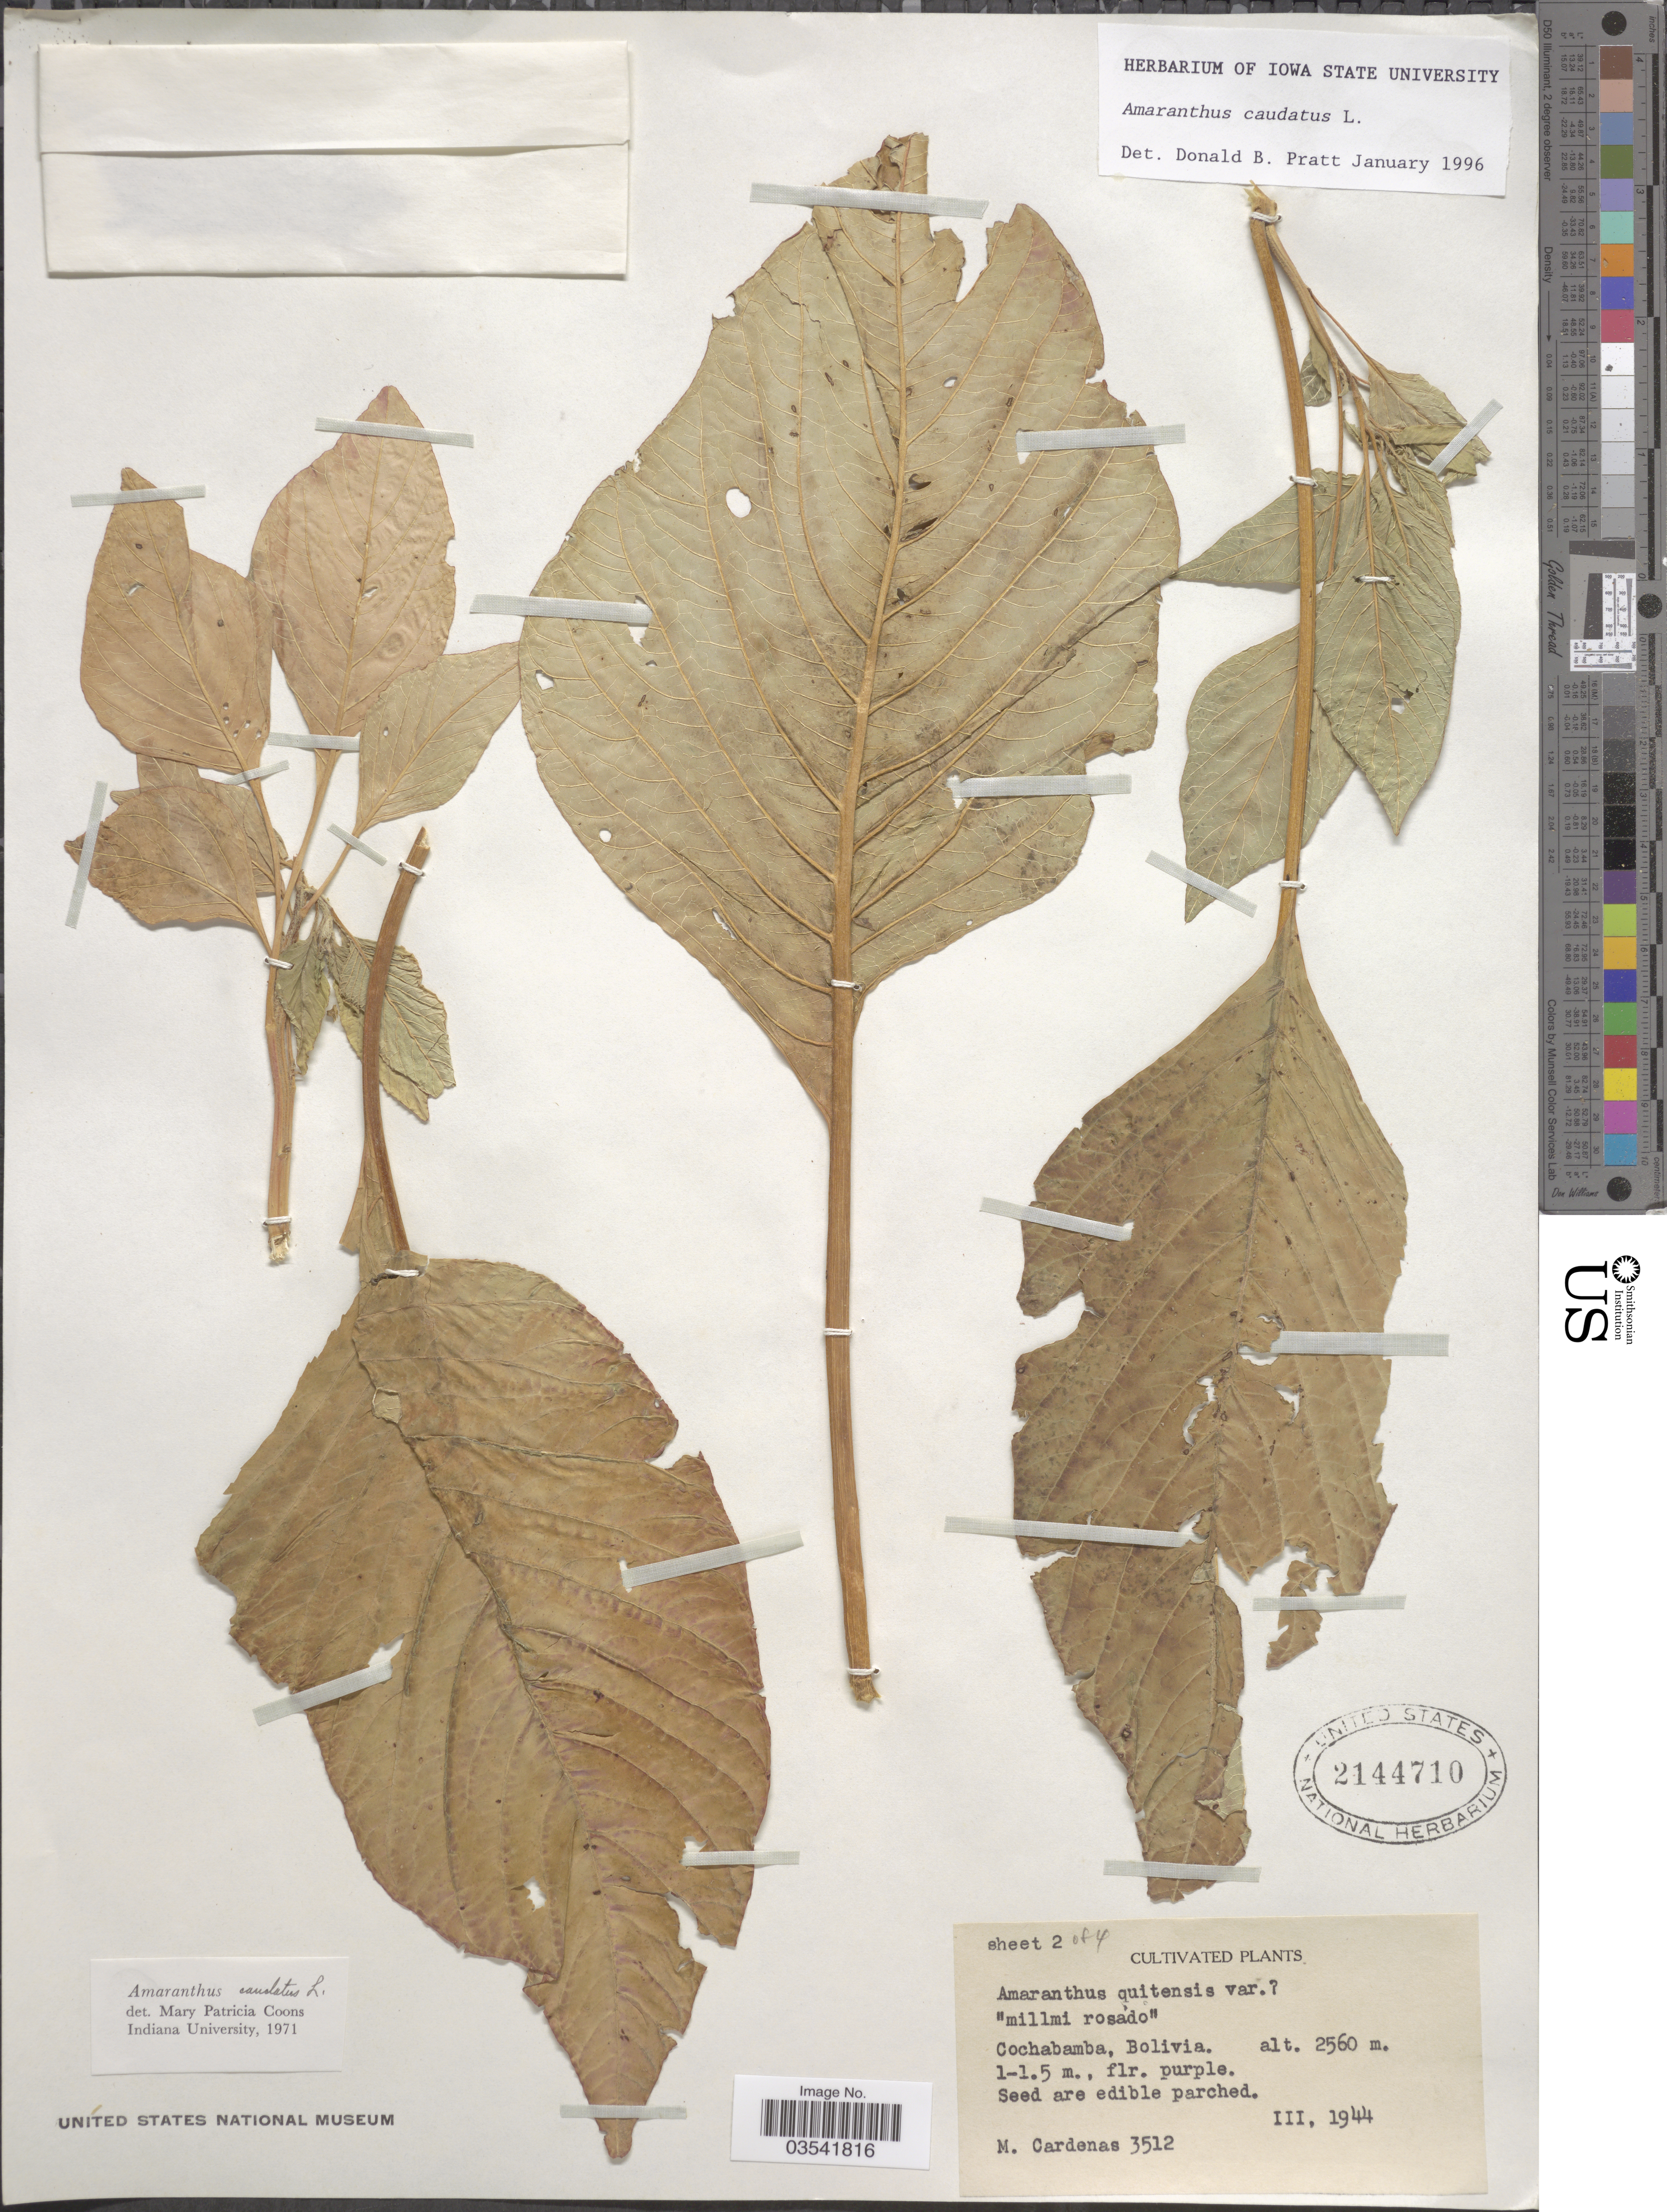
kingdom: Plantae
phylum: Tracheophyta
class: Magnoliopsida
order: Caryophyllales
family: Amaranthaceae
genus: Amaranthus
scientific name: Amaranthus caudatus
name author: L.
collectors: M. Cárdenas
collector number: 3512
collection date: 1944-03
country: Bolivia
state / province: Cochabamba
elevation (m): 2560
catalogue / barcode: US 2144710